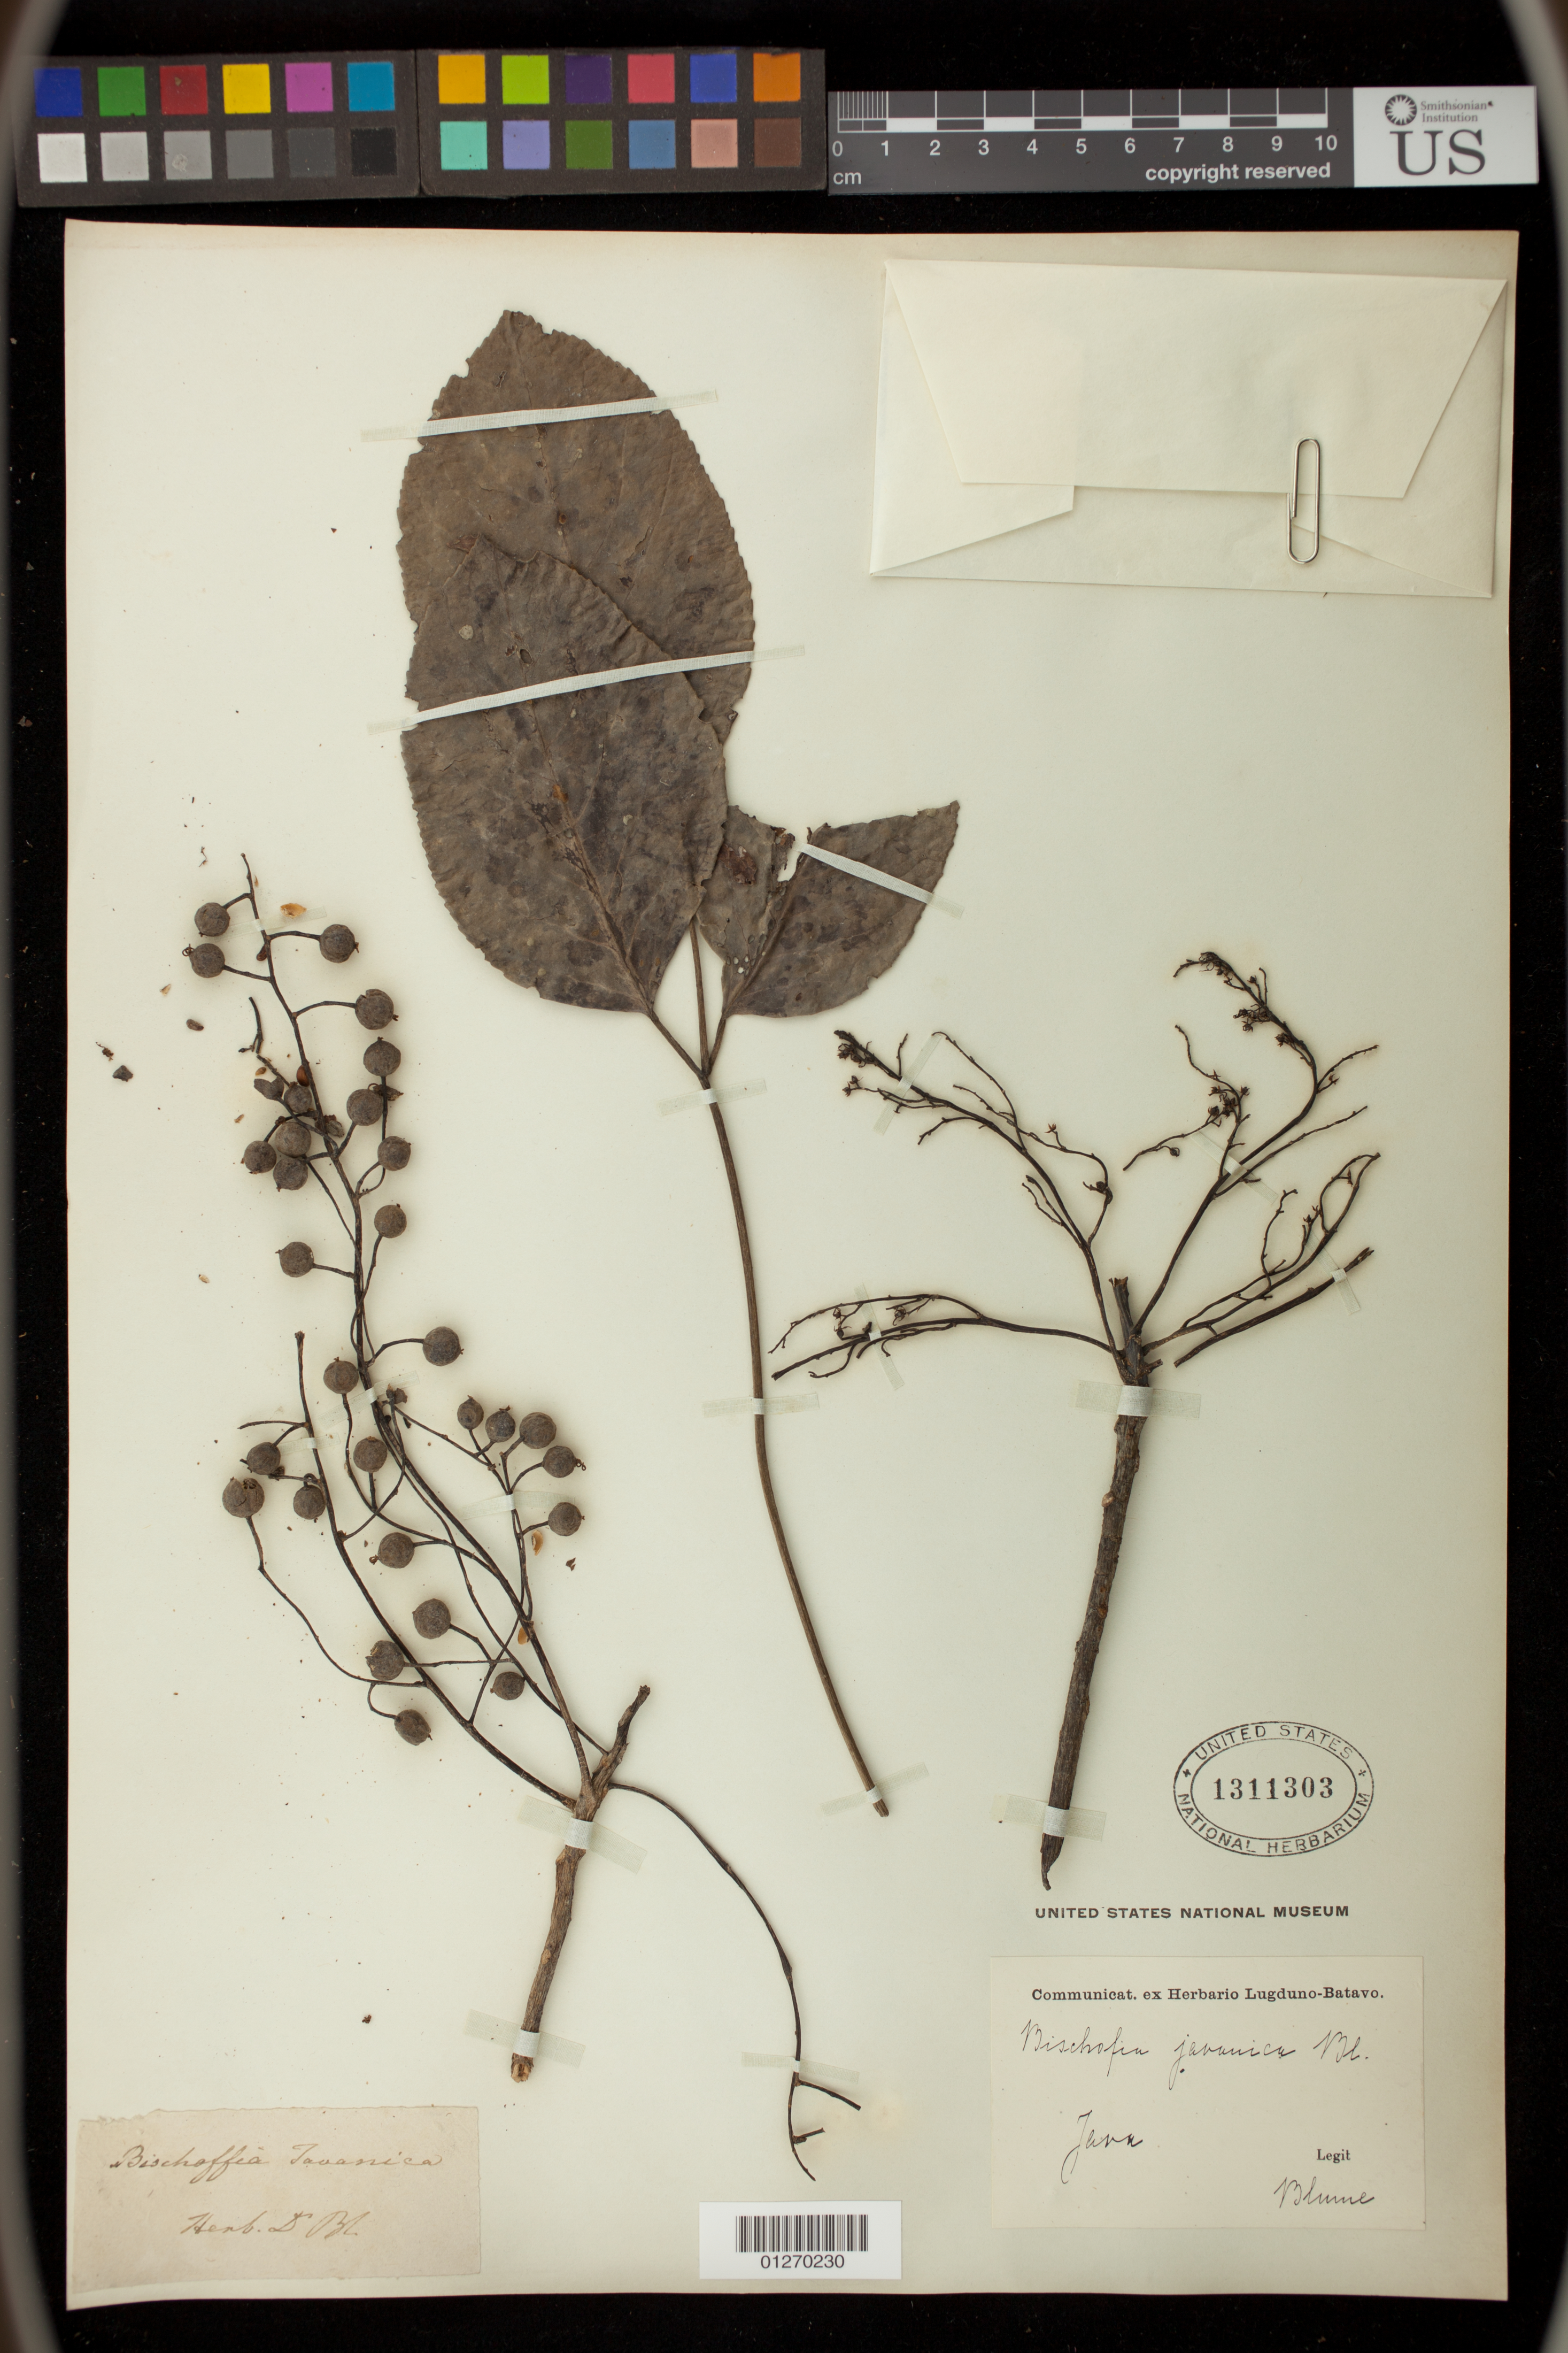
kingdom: Plantae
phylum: Tracheophyta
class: Magnoliopsida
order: Malpighiales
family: Phyllanthaceae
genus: Bischofia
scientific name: Bischofia javanica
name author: Blume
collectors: -. Blume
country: Indonesia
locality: Java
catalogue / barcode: US 1311303